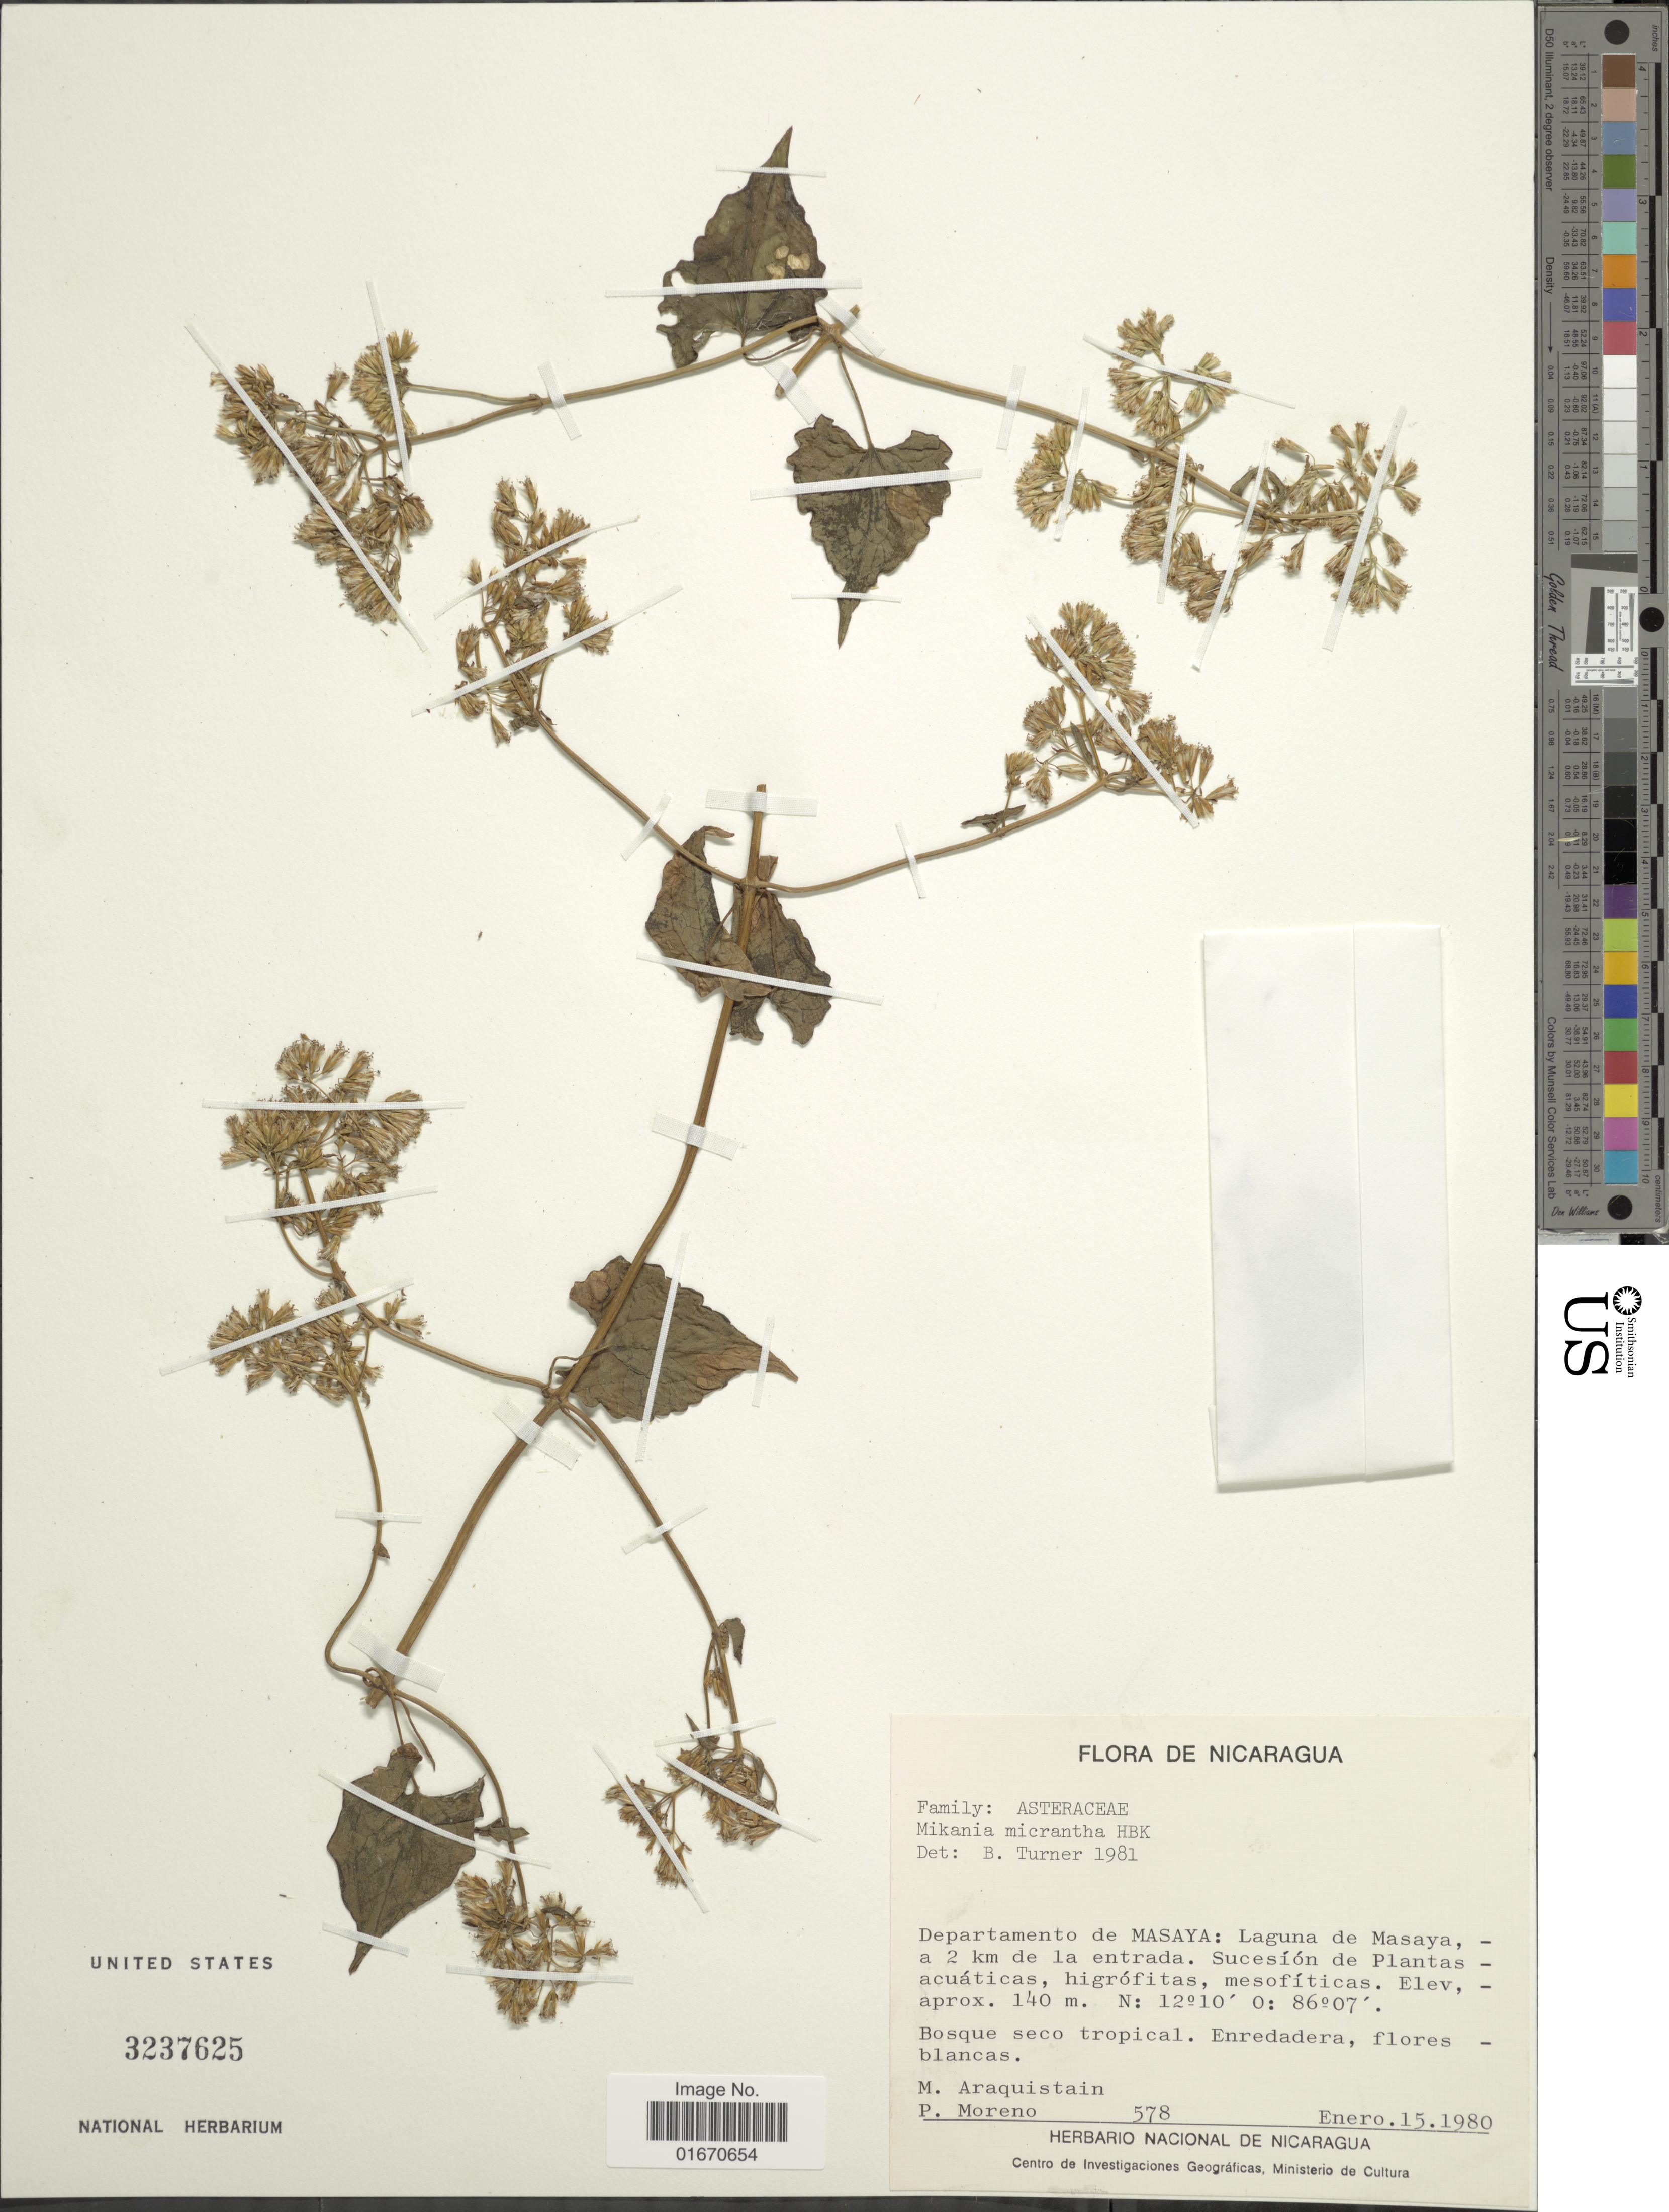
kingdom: Plantae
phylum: Tracheophyta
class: Magnoliopsida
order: Asterales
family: Asteraceae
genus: Mikania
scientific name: Mikania micrantha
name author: Kunth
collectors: M. Araquistain & P. Moreno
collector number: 578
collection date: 1980-01-15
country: Nicaragua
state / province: Masaya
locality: Laguna de Masaya, a 2 km de la entrada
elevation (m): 140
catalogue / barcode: US 3237625